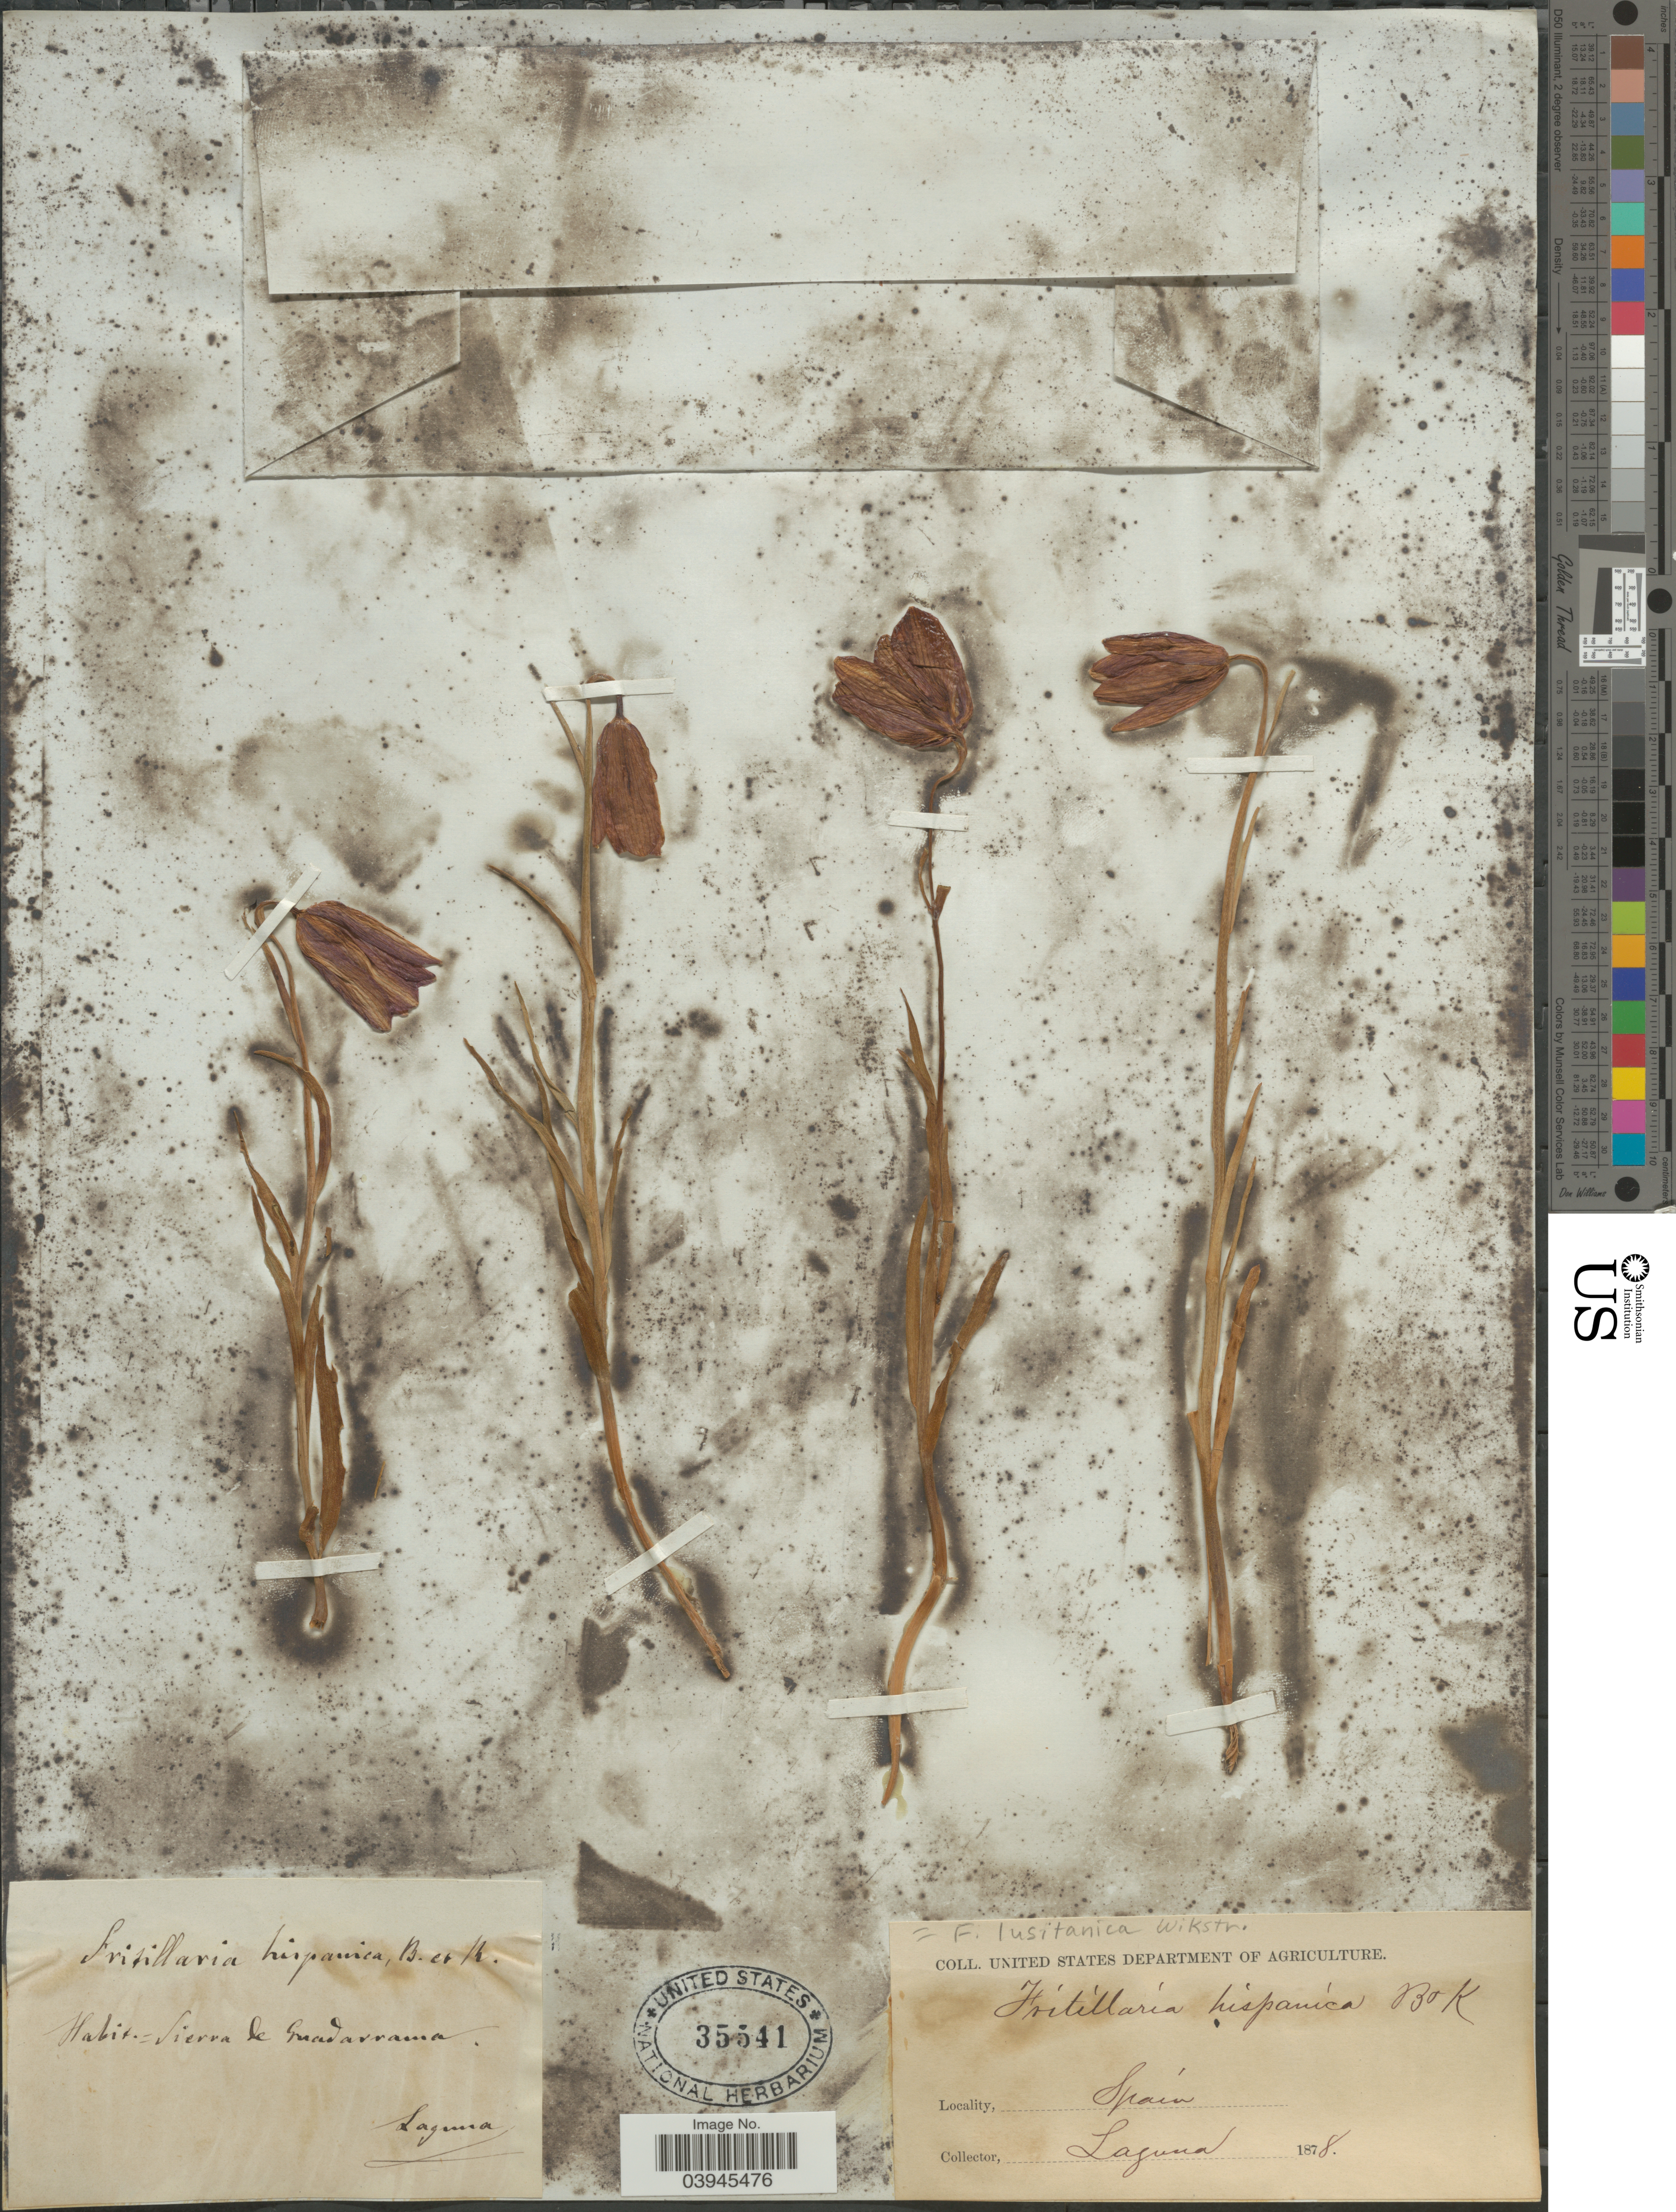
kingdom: Plantae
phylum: Tracheophyta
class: Liliopsida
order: Liliales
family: Liliaceae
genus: Fritillaria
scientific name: Fritillaria lusitanica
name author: Wikstr.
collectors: -. Laguna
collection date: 1878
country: Spain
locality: Sierra de Guadarrama.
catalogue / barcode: US 35541